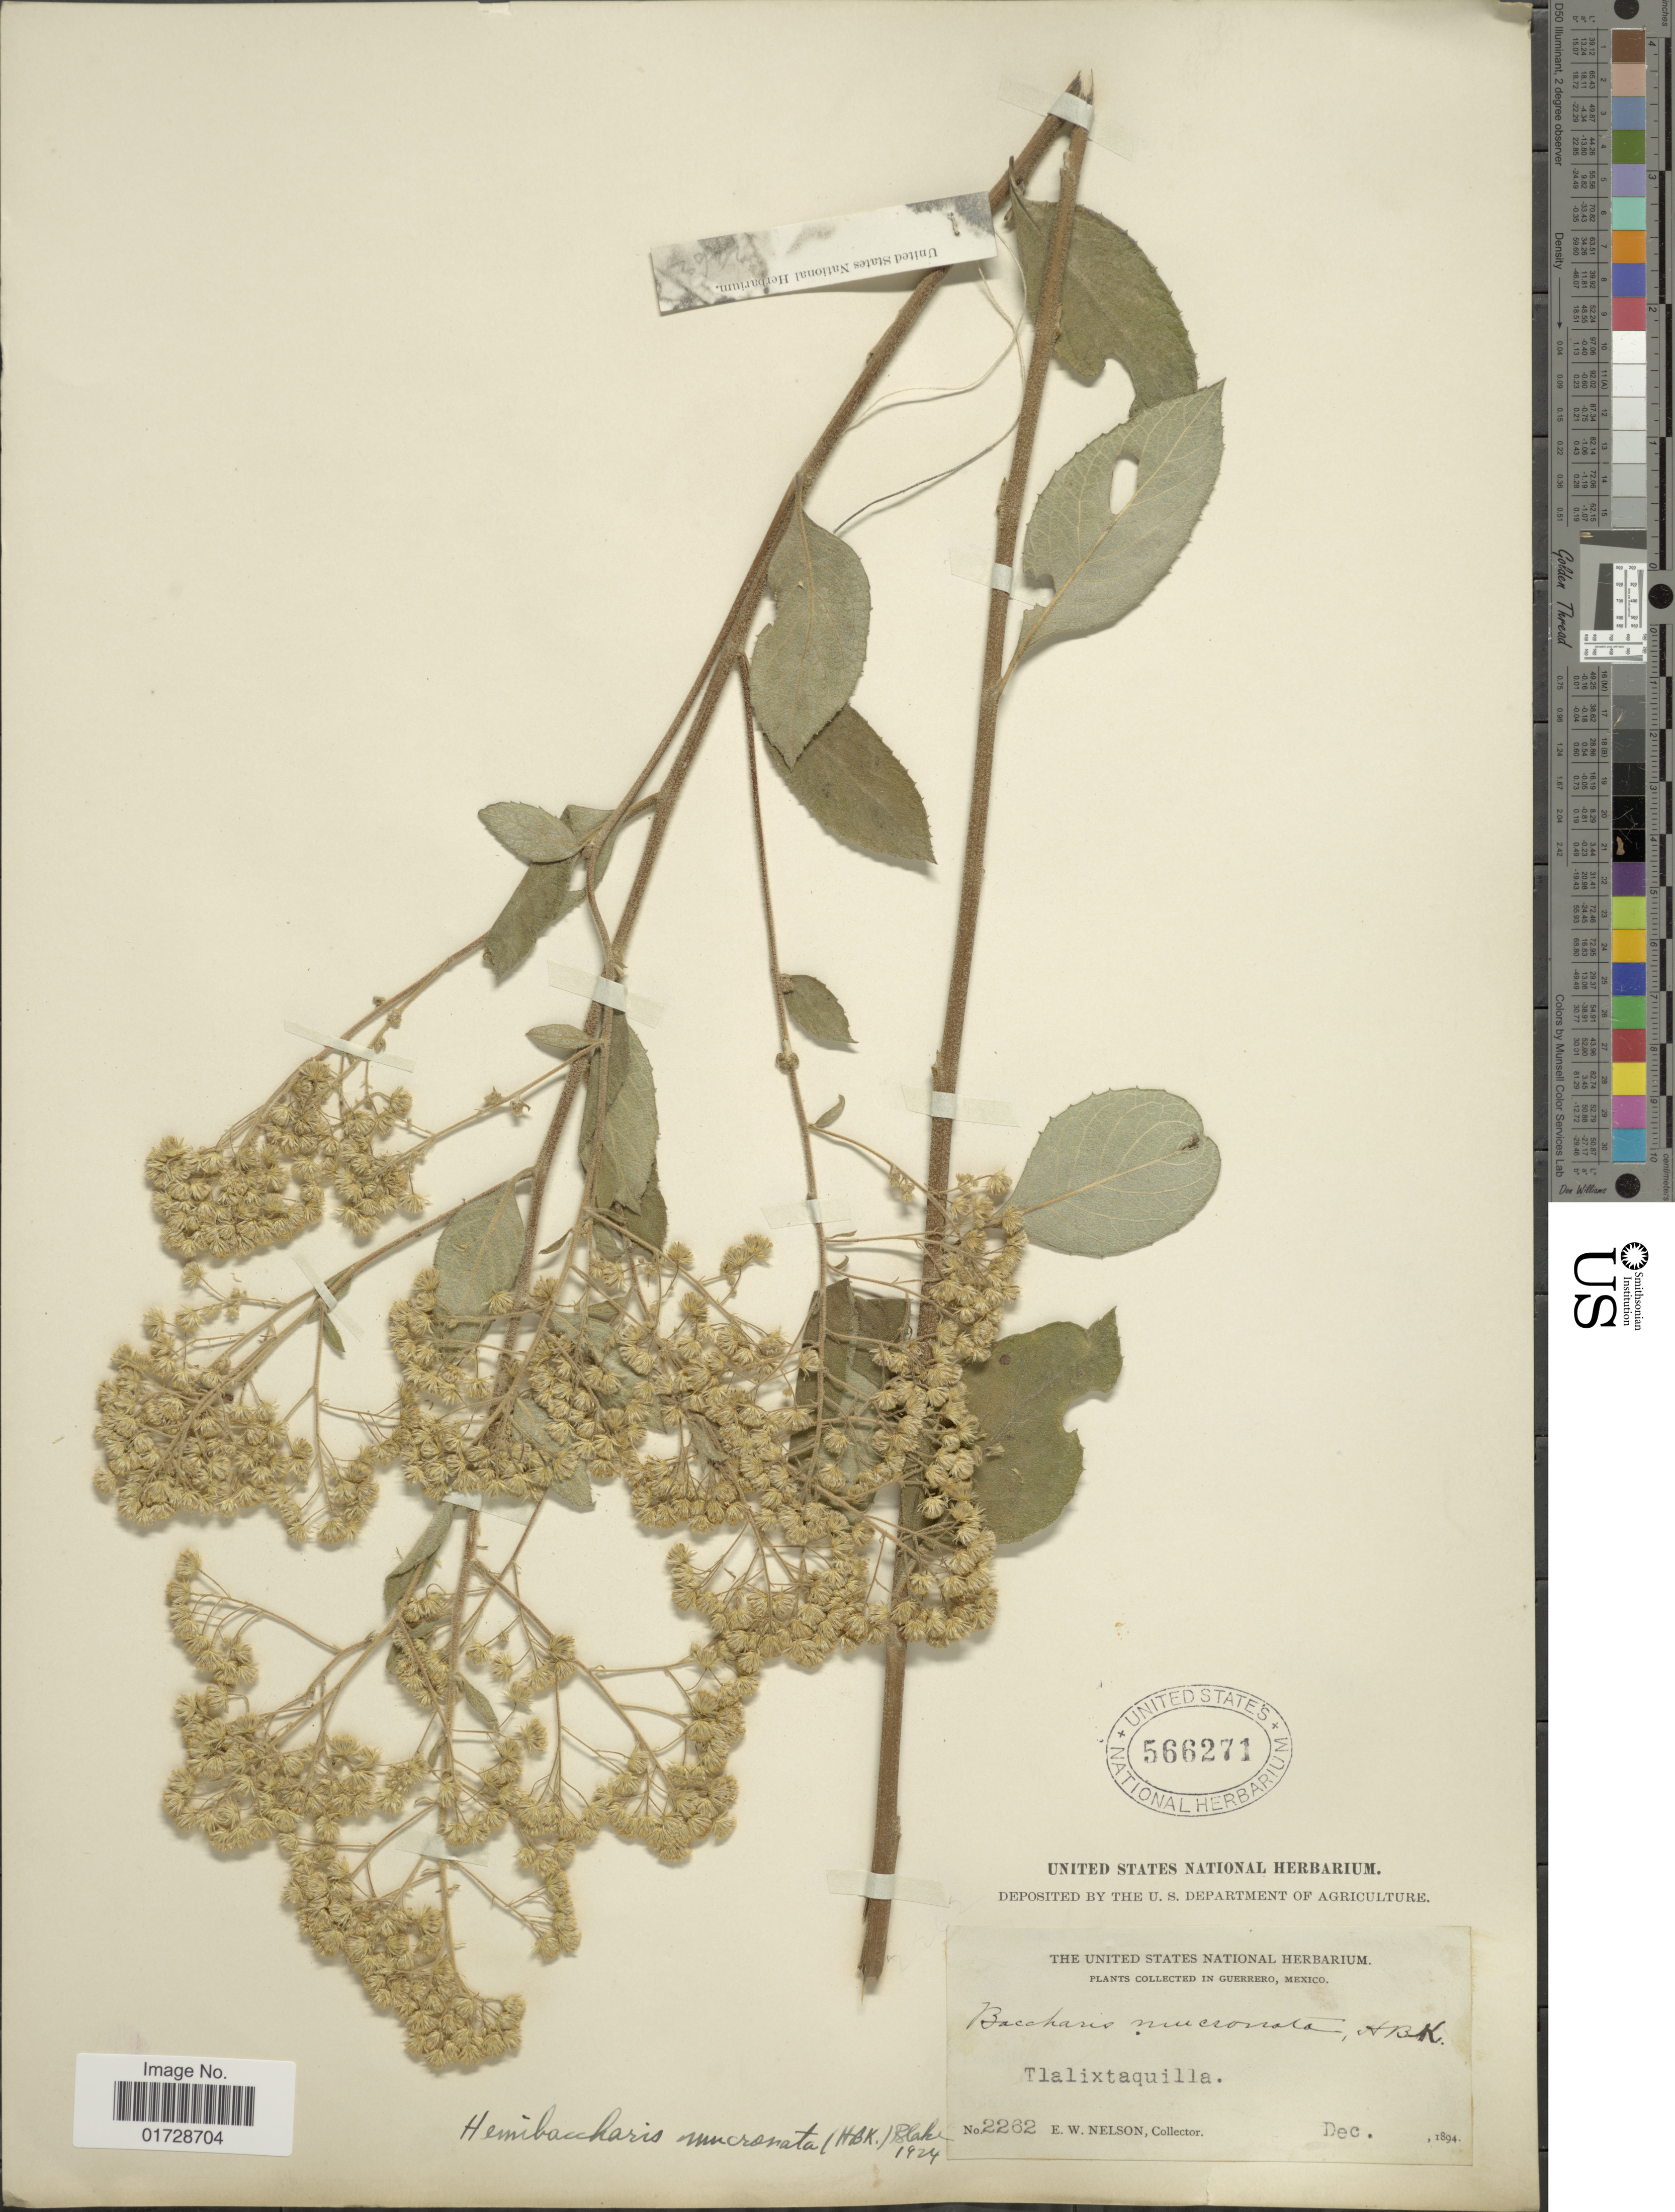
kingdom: Plantae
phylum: Tracheophyta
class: Magnoliopsida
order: Asterales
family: Asteraceae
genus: Archibaccharis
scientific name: Archibaccharis serratifolia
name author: (Kunth) S.F. Blake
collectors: E. W. Nelson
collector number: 2262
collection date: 1894-12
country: Mexico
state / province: Guerrero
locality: Tlalixtaquilla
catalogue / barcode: US 566271